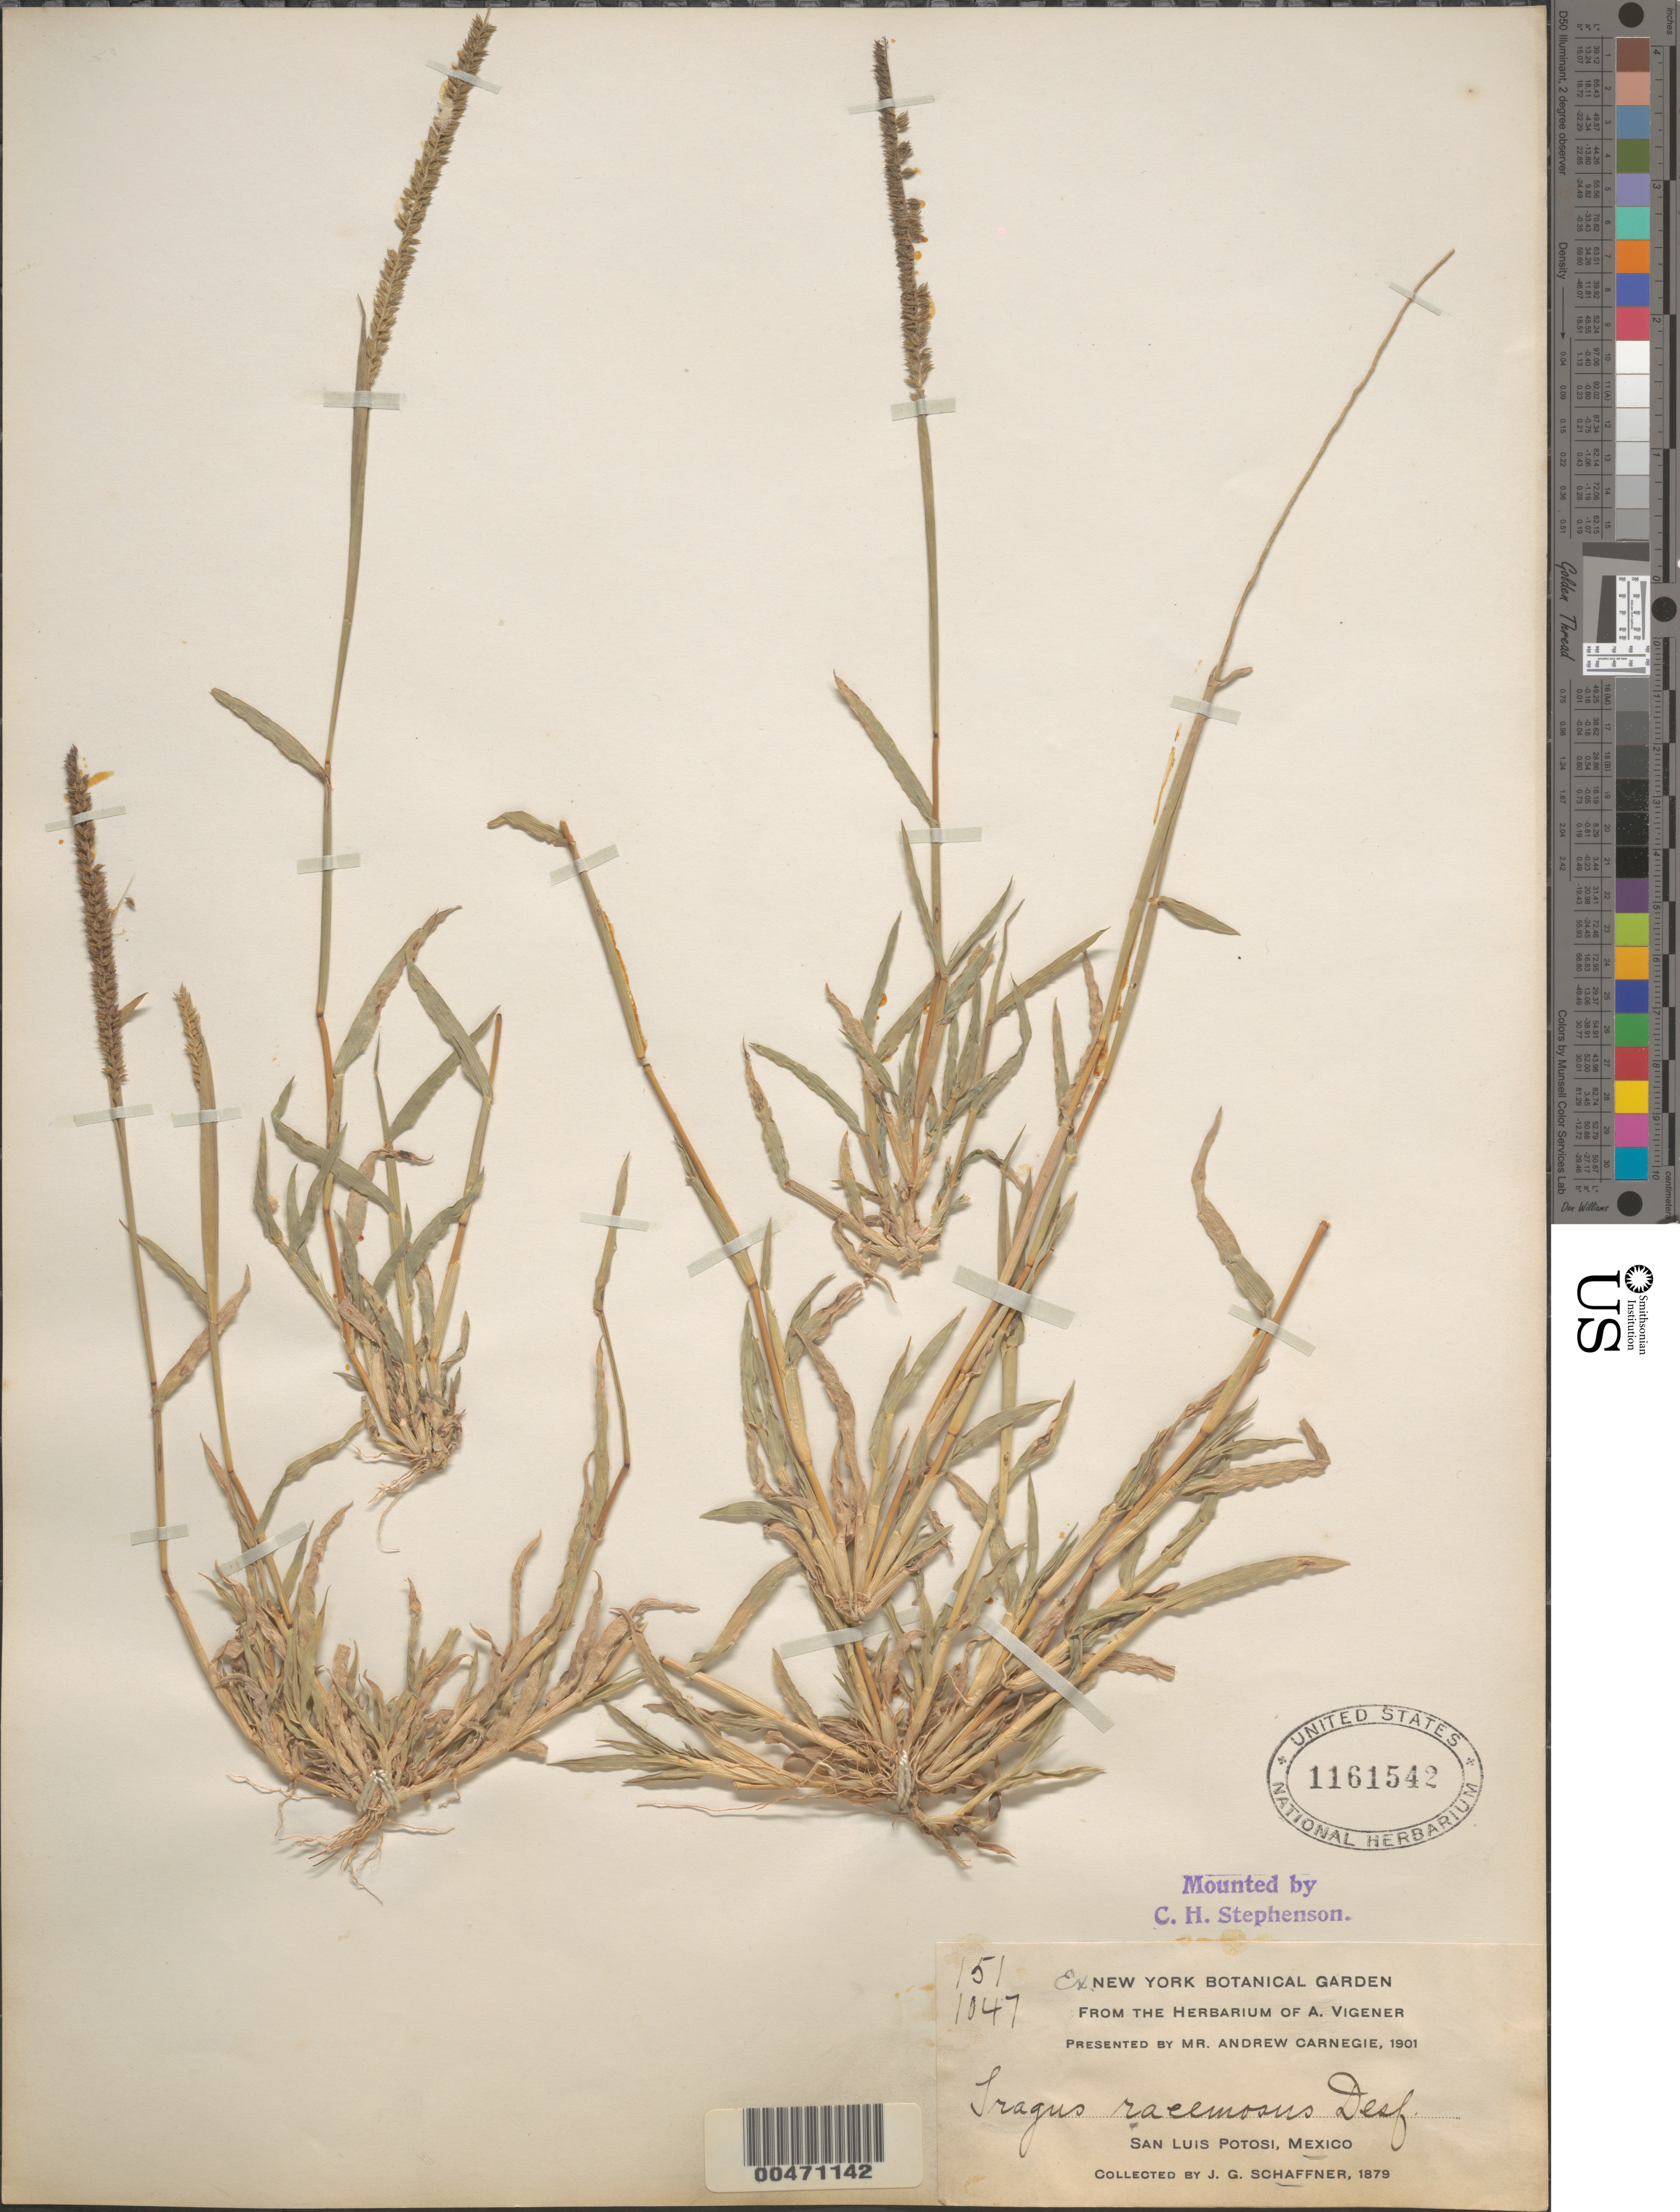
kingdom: Plantae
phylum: Tracheophyta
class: Liliopsida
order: Poales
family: Poaceae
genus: Tragus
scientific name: Tragus berteronianus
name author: Schult.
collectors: J. G. Schaffner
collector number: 151/1047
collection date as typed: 1879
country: Mexico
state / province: San Luis Potosi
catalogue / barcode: US 1161542